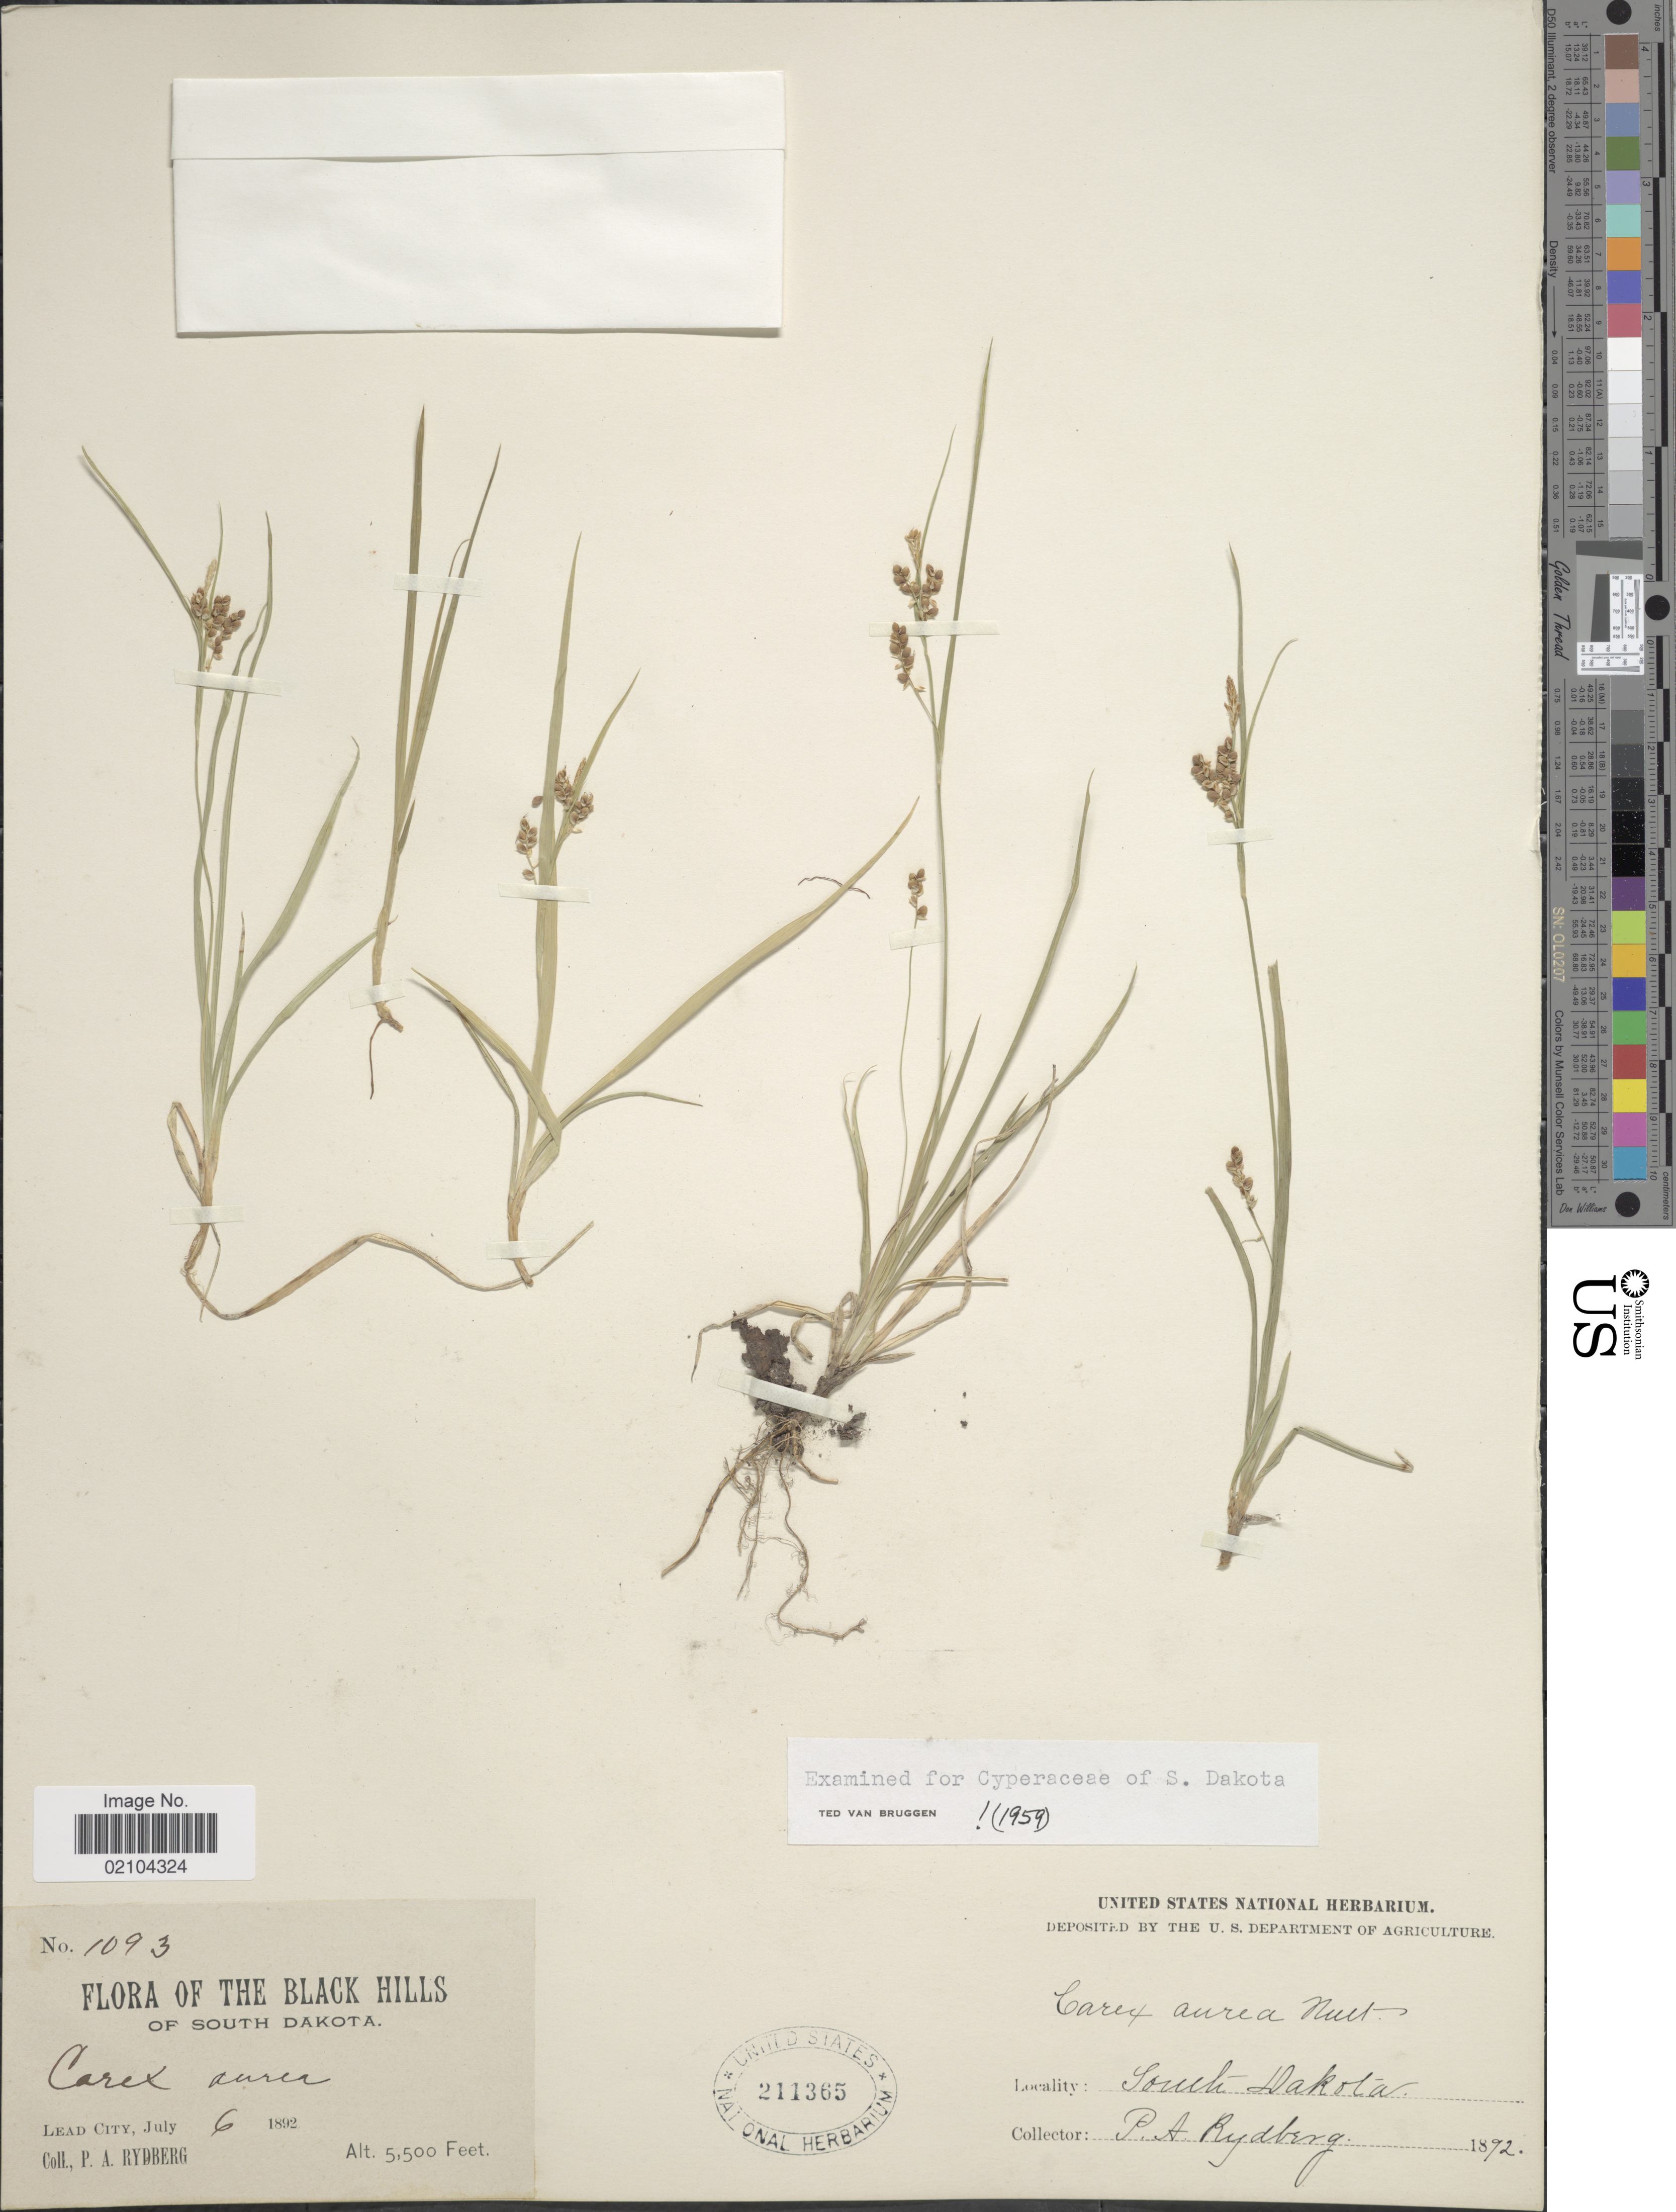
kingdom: Plantae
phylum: Tracheophyta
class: Liliopsida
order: Poales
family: Cyperaceae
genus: Carex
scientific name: Carex aurea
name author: Nutt.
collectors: P. A. Rydberg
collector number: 1093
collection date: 1892-07-06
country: United States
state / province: South Dakota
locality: Black Hills, South Dakota, Lead City.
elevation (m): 1676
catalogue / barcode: US 211365